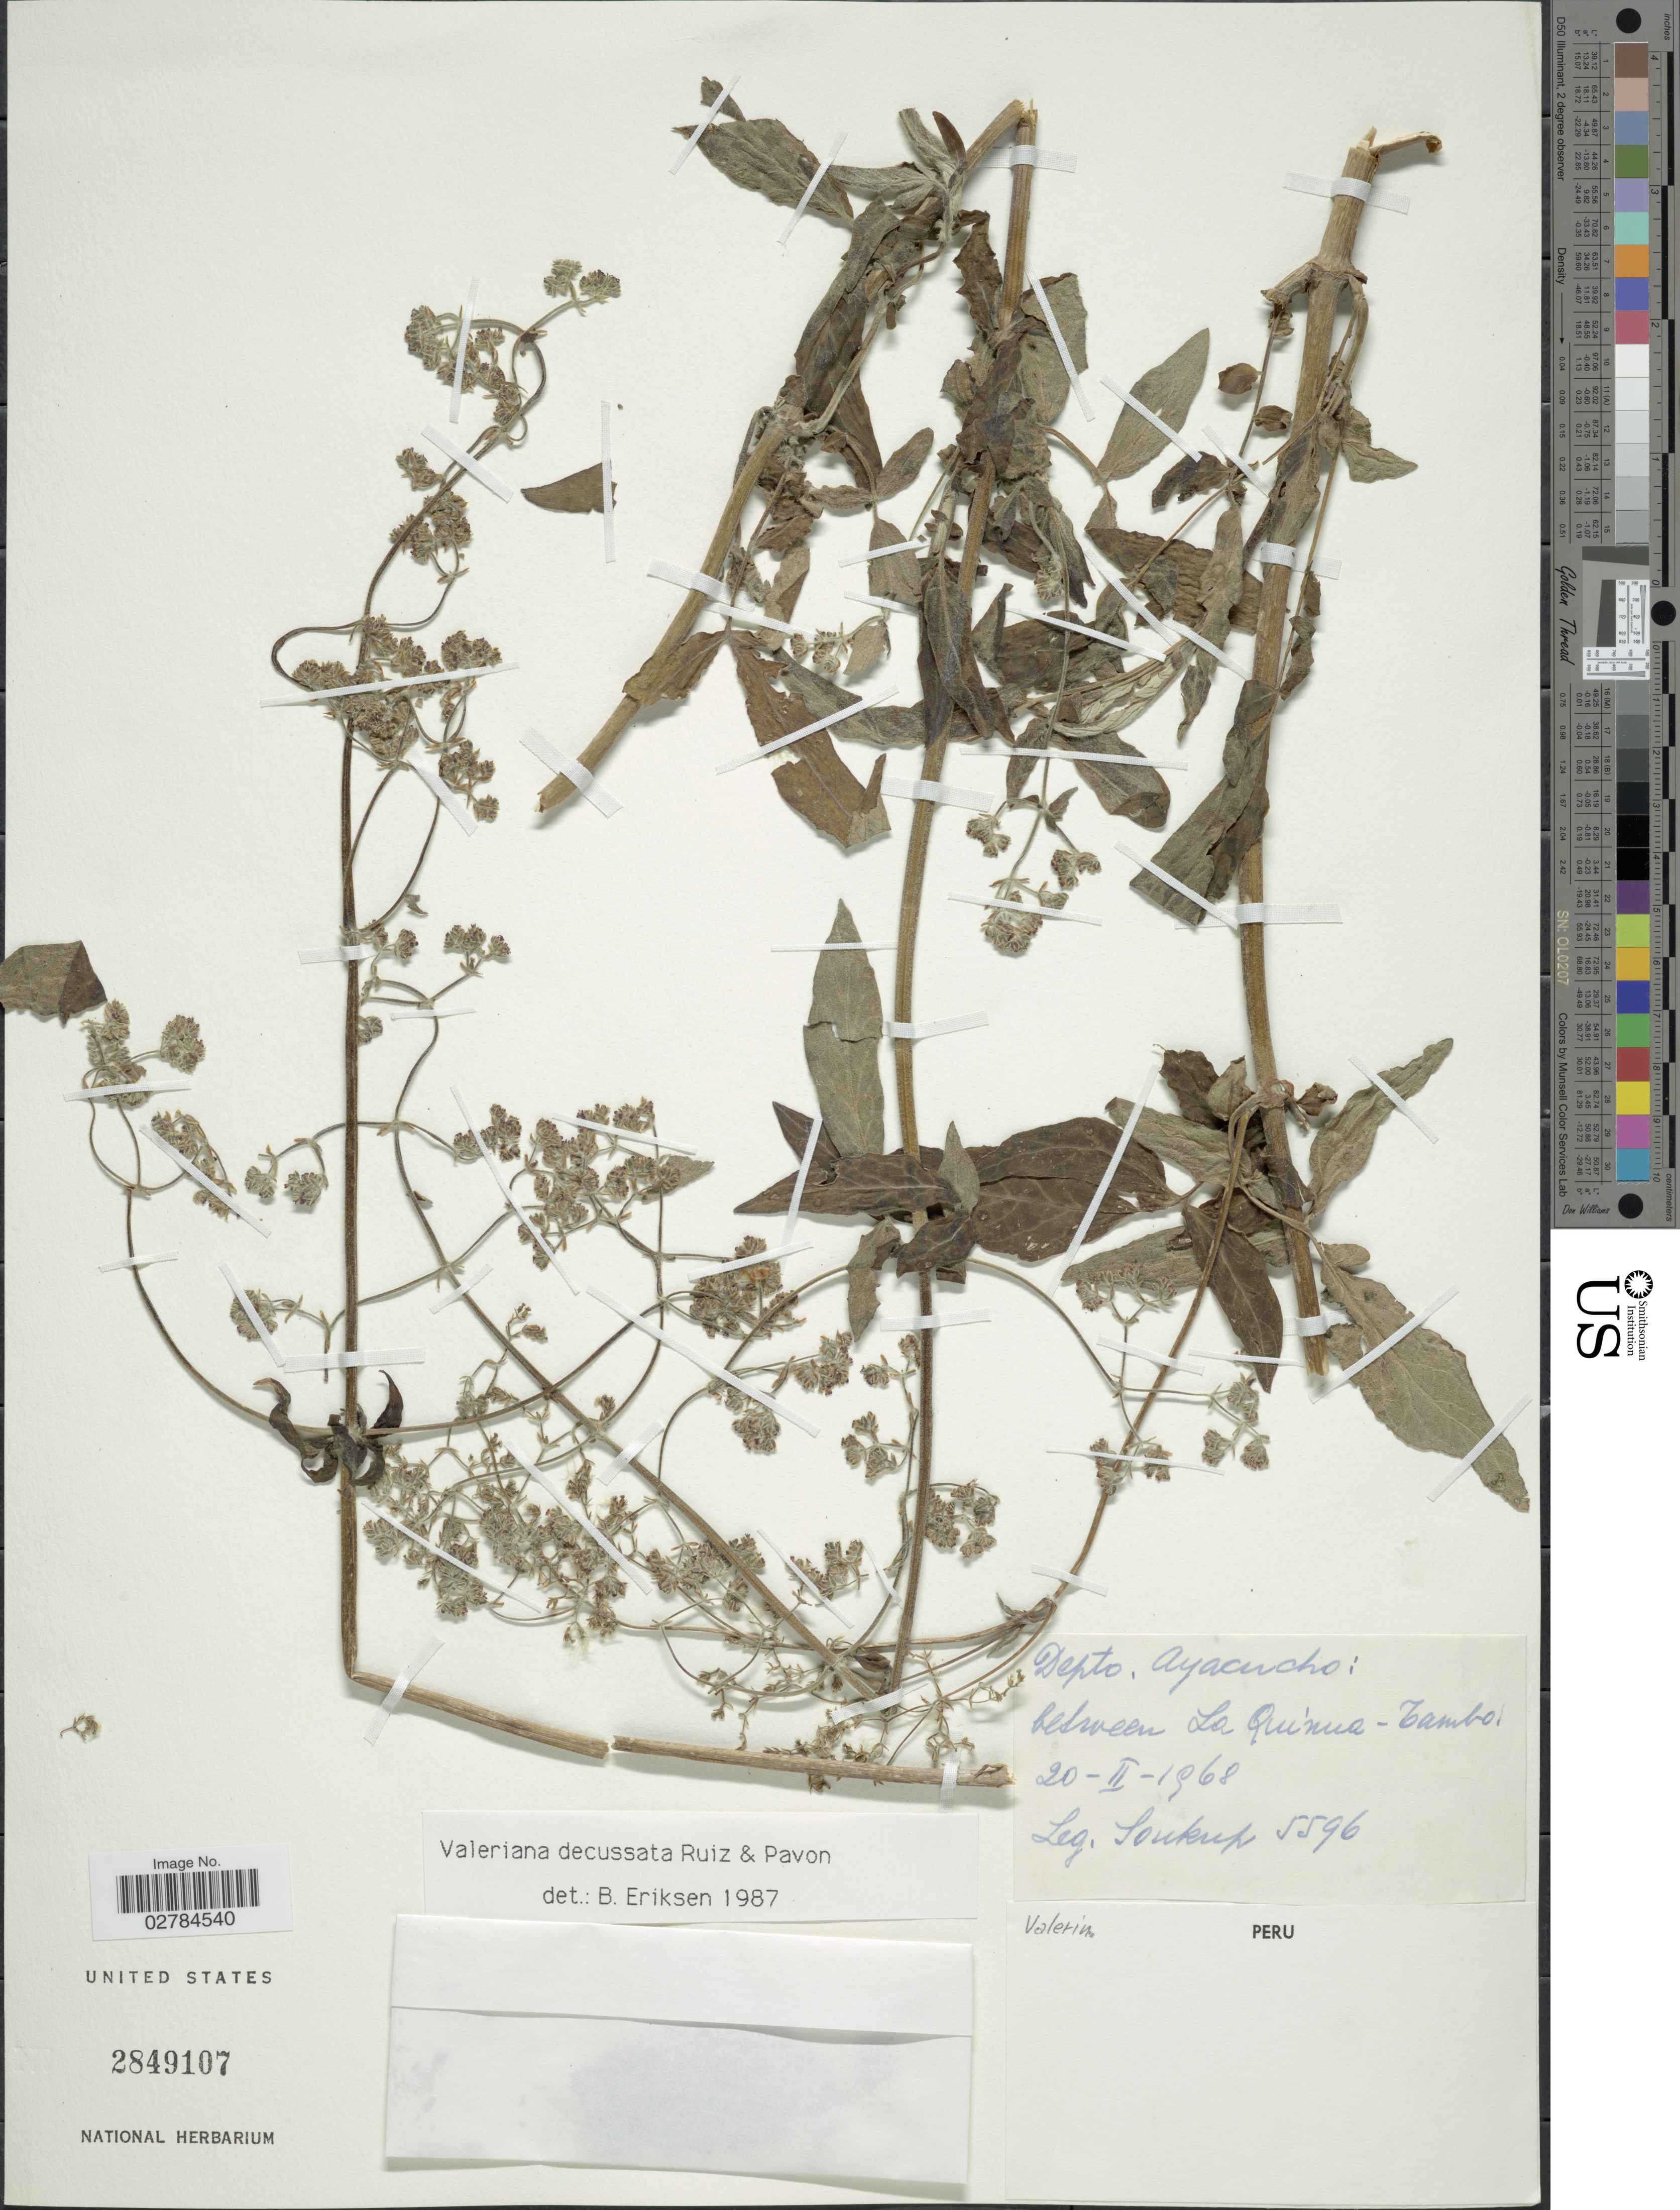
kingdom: Plantae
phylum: Tracheophyta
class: Magnoliopsida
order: Dipsacales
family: Caprifoliaceae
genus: Valeriana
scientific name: Valeriana decussata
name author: Ruiz & Pav.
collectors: J. Soukup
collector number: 5596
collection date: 1968-02-20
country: Peru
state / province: Ayacucho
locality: Depto. Ayacucho: between La Quinua - Tambo.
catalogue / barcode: US 2849107